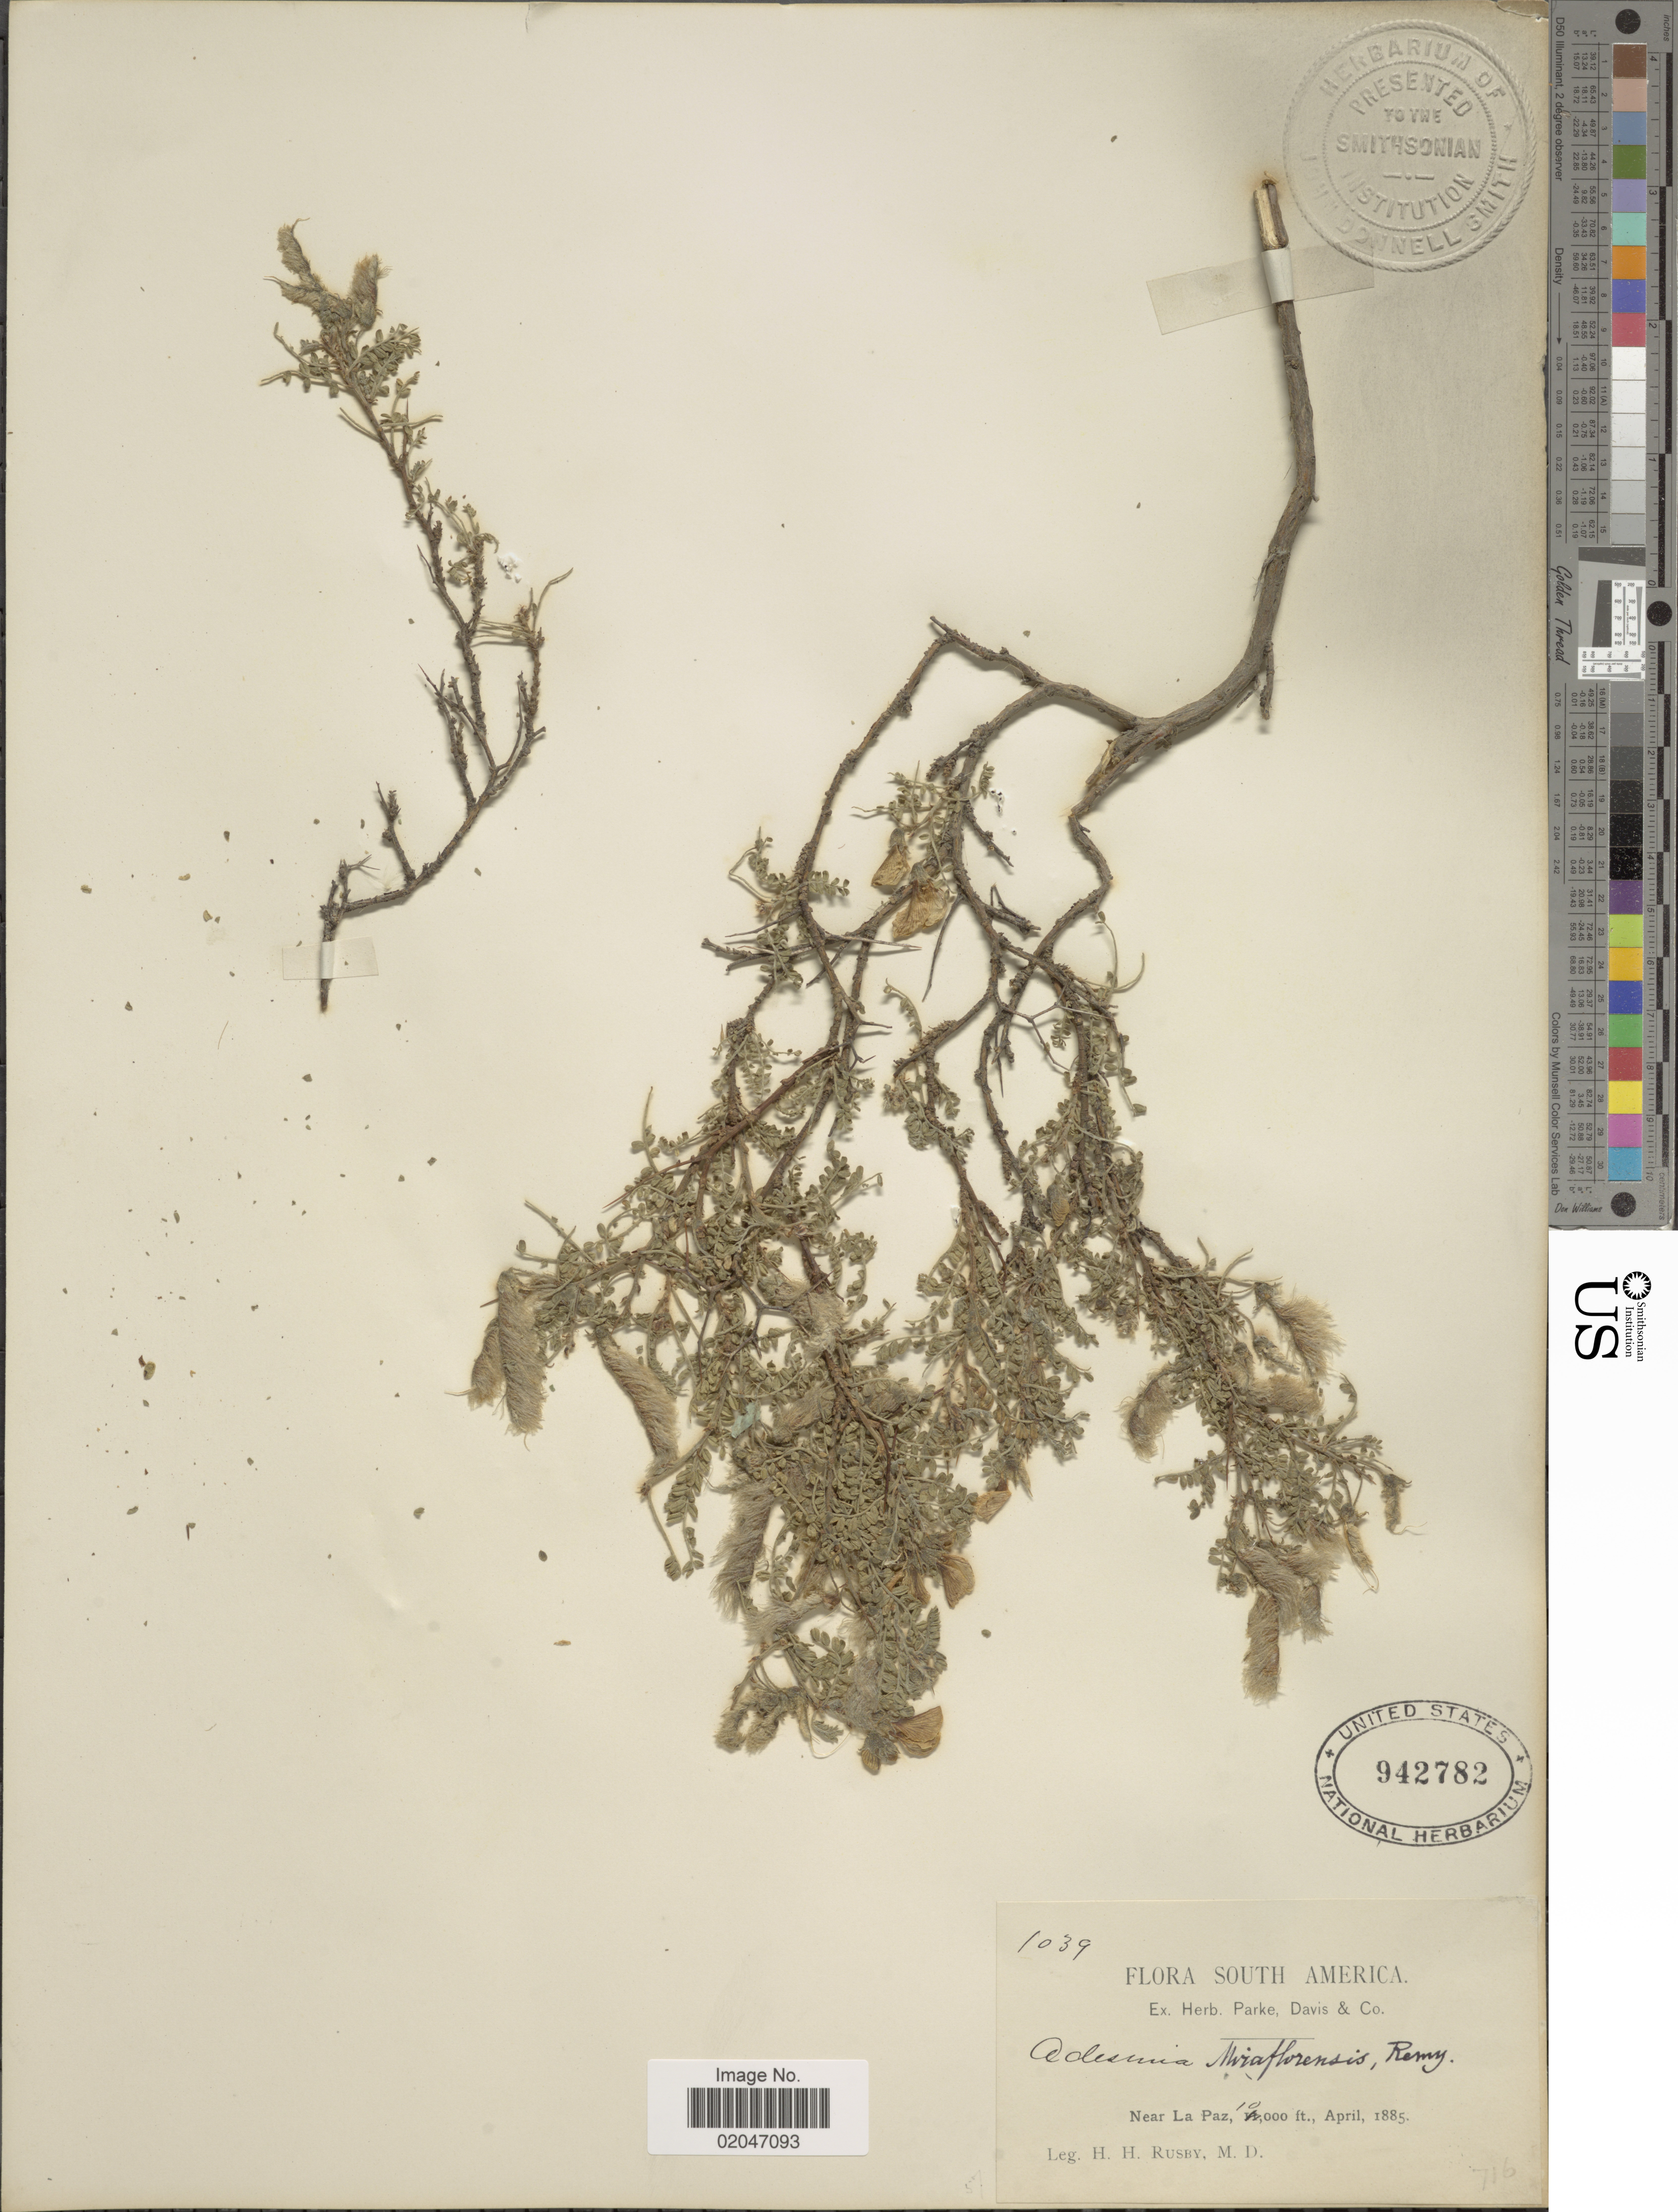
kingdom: Plantae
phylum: Tracheophyta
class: Magnoliopsida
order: Fabales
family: Fabaceae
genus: Adesmia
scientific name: Adesmia miraflorensis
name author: Remy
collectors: H. H. Rusby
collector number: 1039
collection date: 1885-04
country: Bolivia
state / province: La Paz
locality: Near La Paz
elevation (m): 3048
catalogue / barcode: US 942782